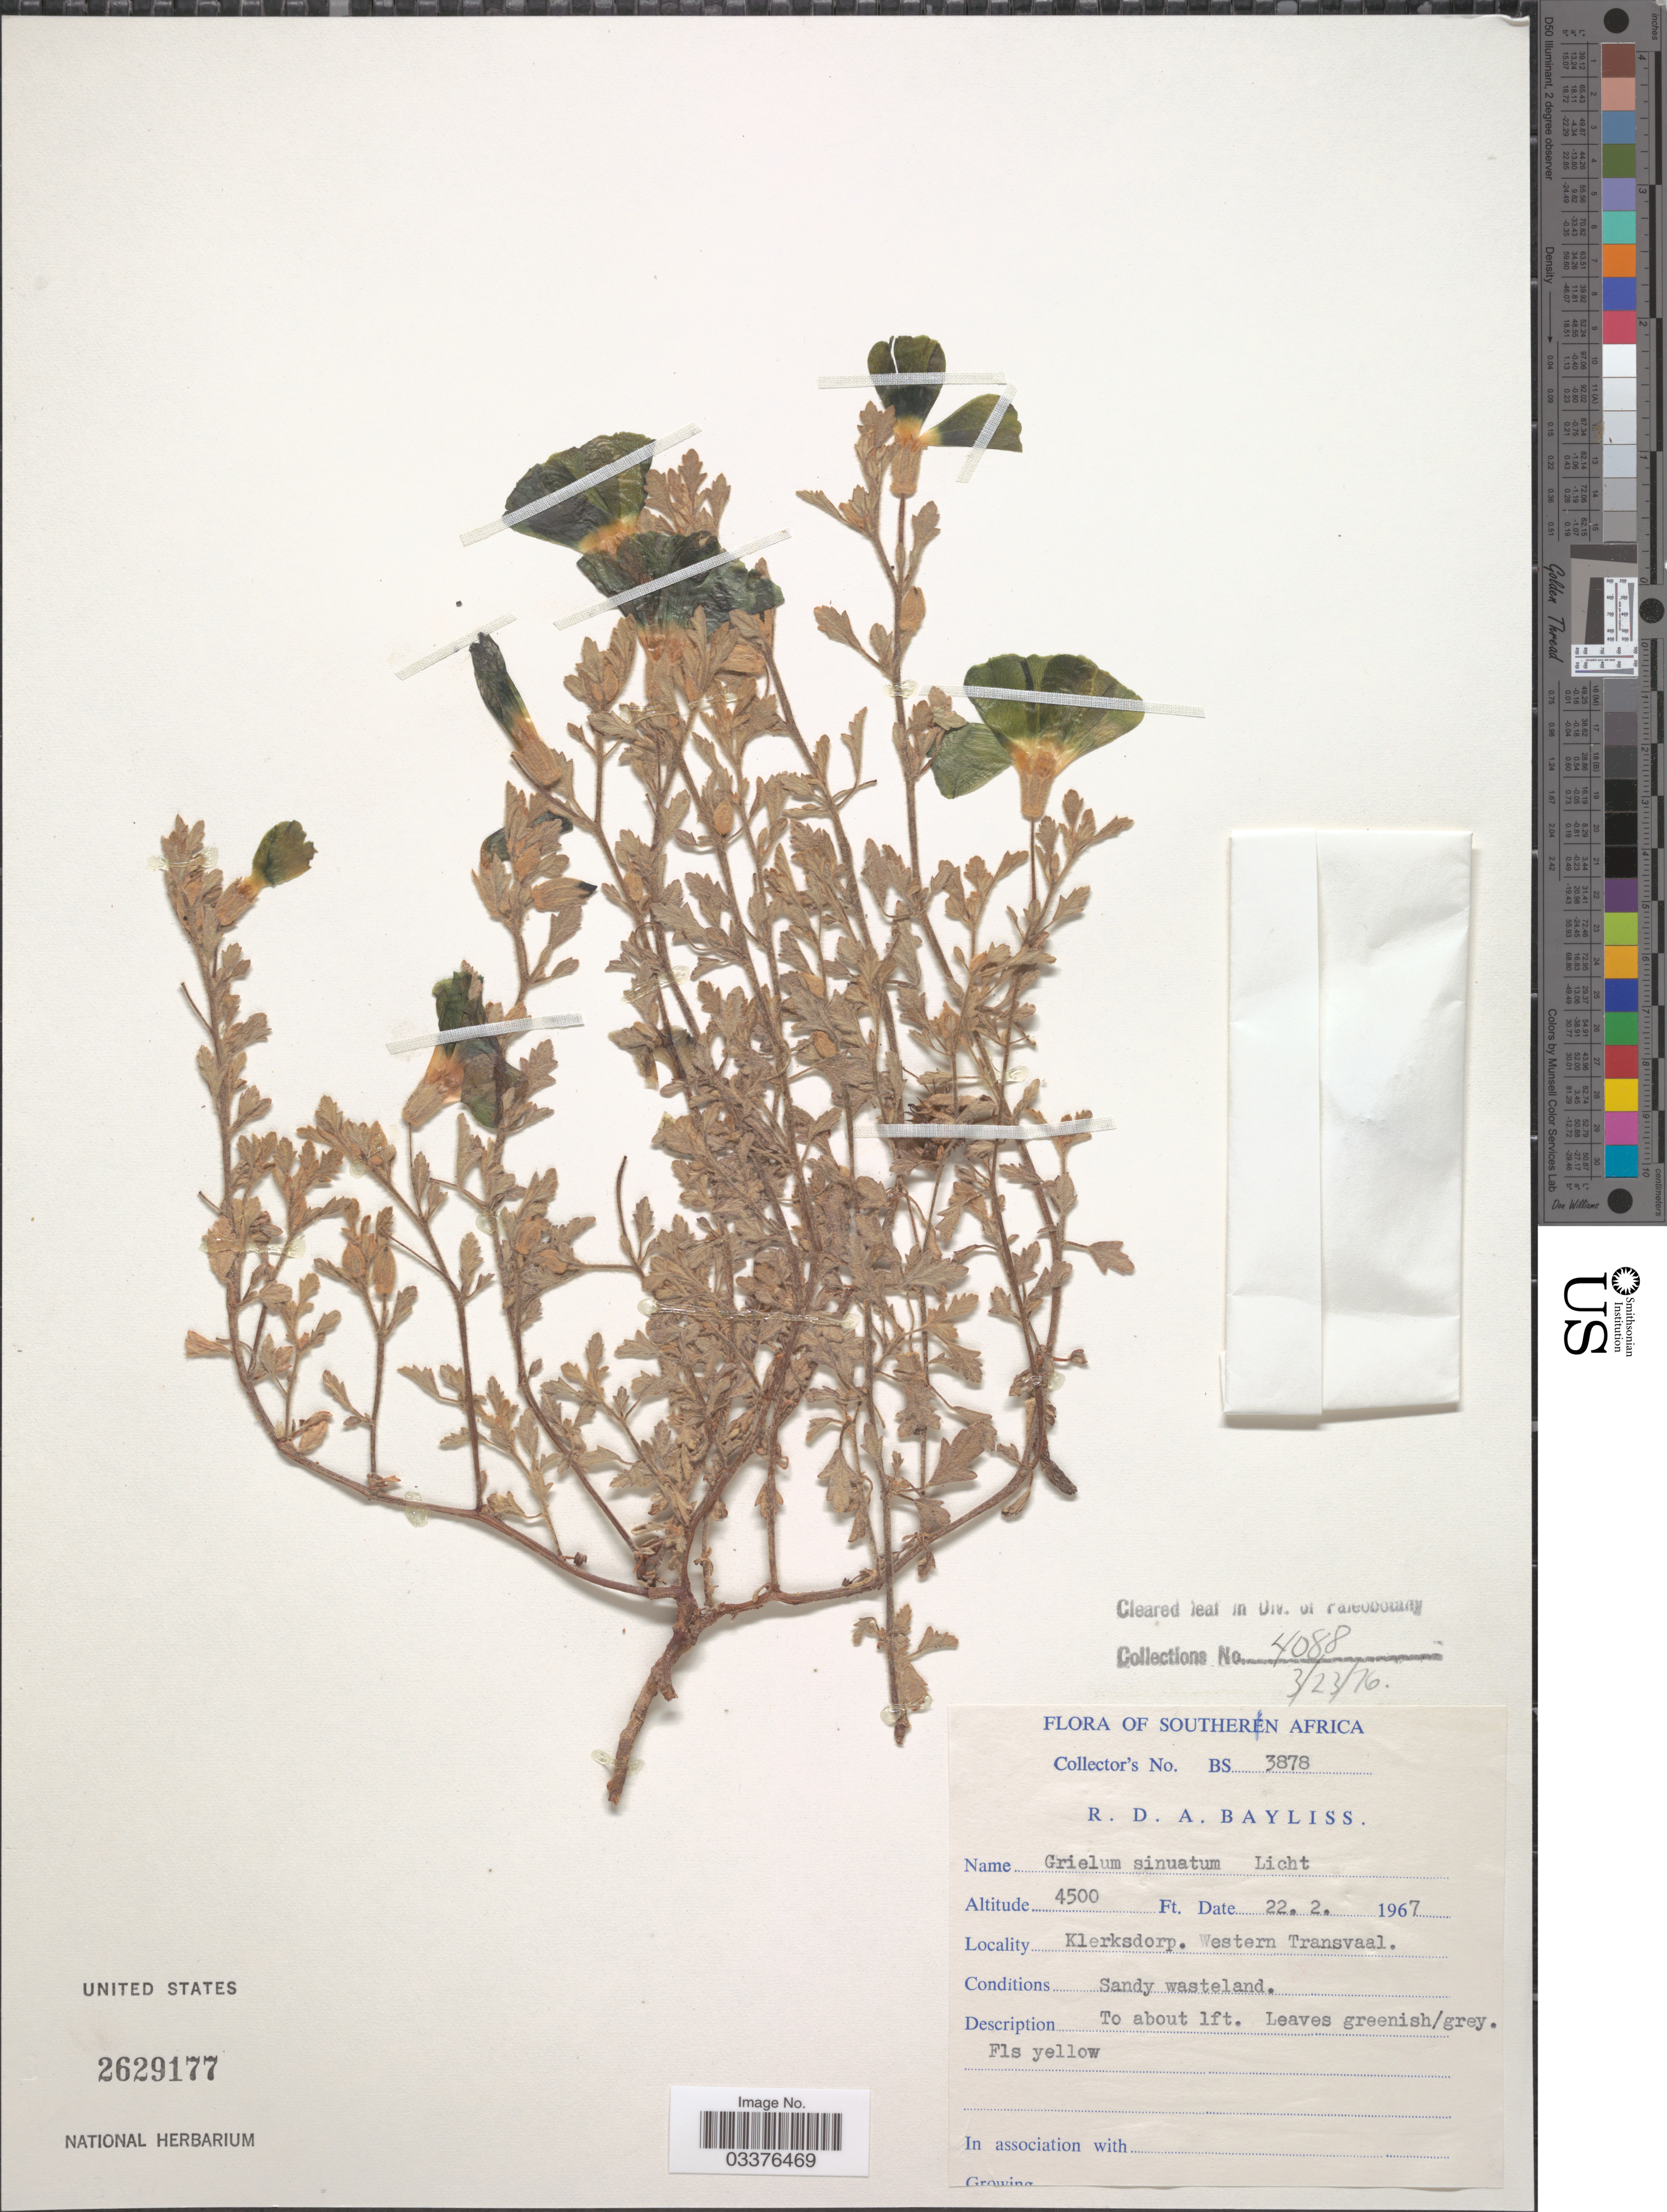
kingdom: Plantae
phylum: Tracheophyta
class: Magnoliopsida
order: Malvales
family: Neuradaceae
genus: Grielum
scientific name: Grielum sinuatum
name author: Licht. ex Burch.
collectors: R. Bayliss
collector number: BS 3878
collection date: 1967-02-22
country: South Africa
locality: Southern Africa. Klerksdorp. Western Transvaal.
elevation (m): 1372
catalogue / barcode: US 2629177